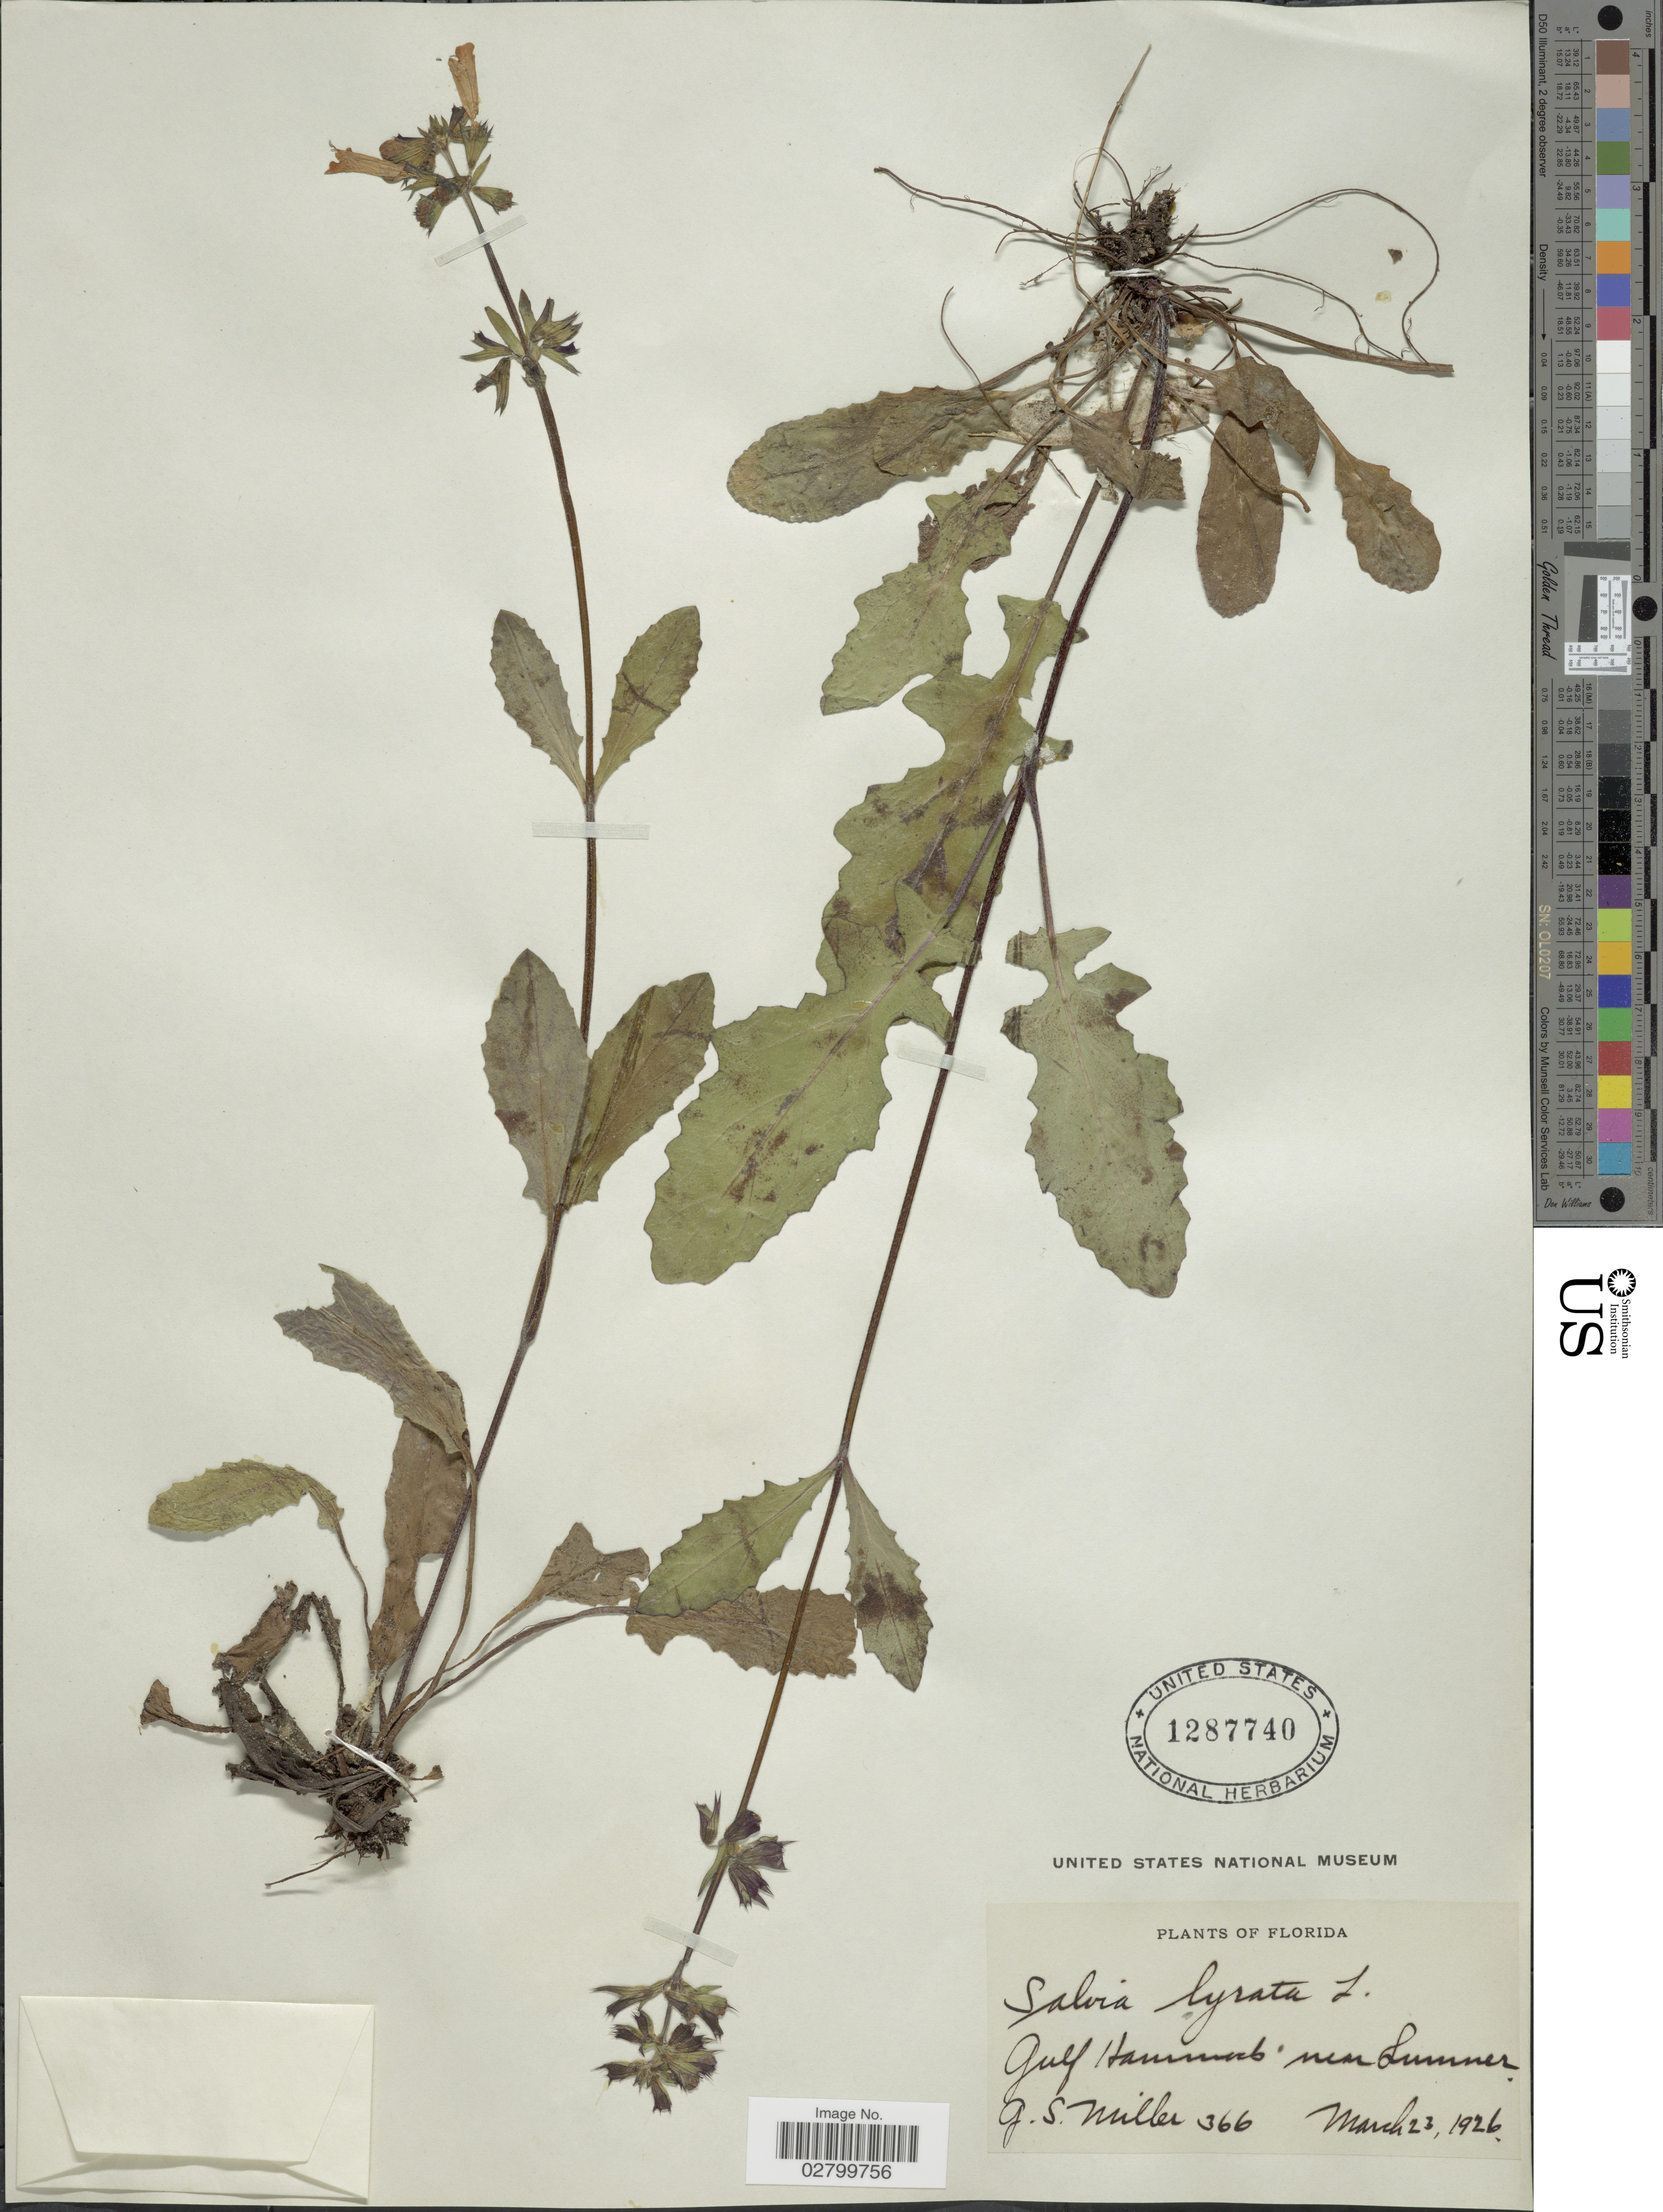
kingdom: Plantae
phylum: Tracheophyta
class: Magnoliopsida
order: Lamiales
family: Lamiaceae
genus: Salvia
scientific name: Salvia lyrata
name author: L.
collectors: G. S. Miller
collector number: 366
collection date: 1926-03-23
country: United States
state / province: Florida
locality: Gulf Hammock' near Sumner.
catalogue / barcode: US 1287740